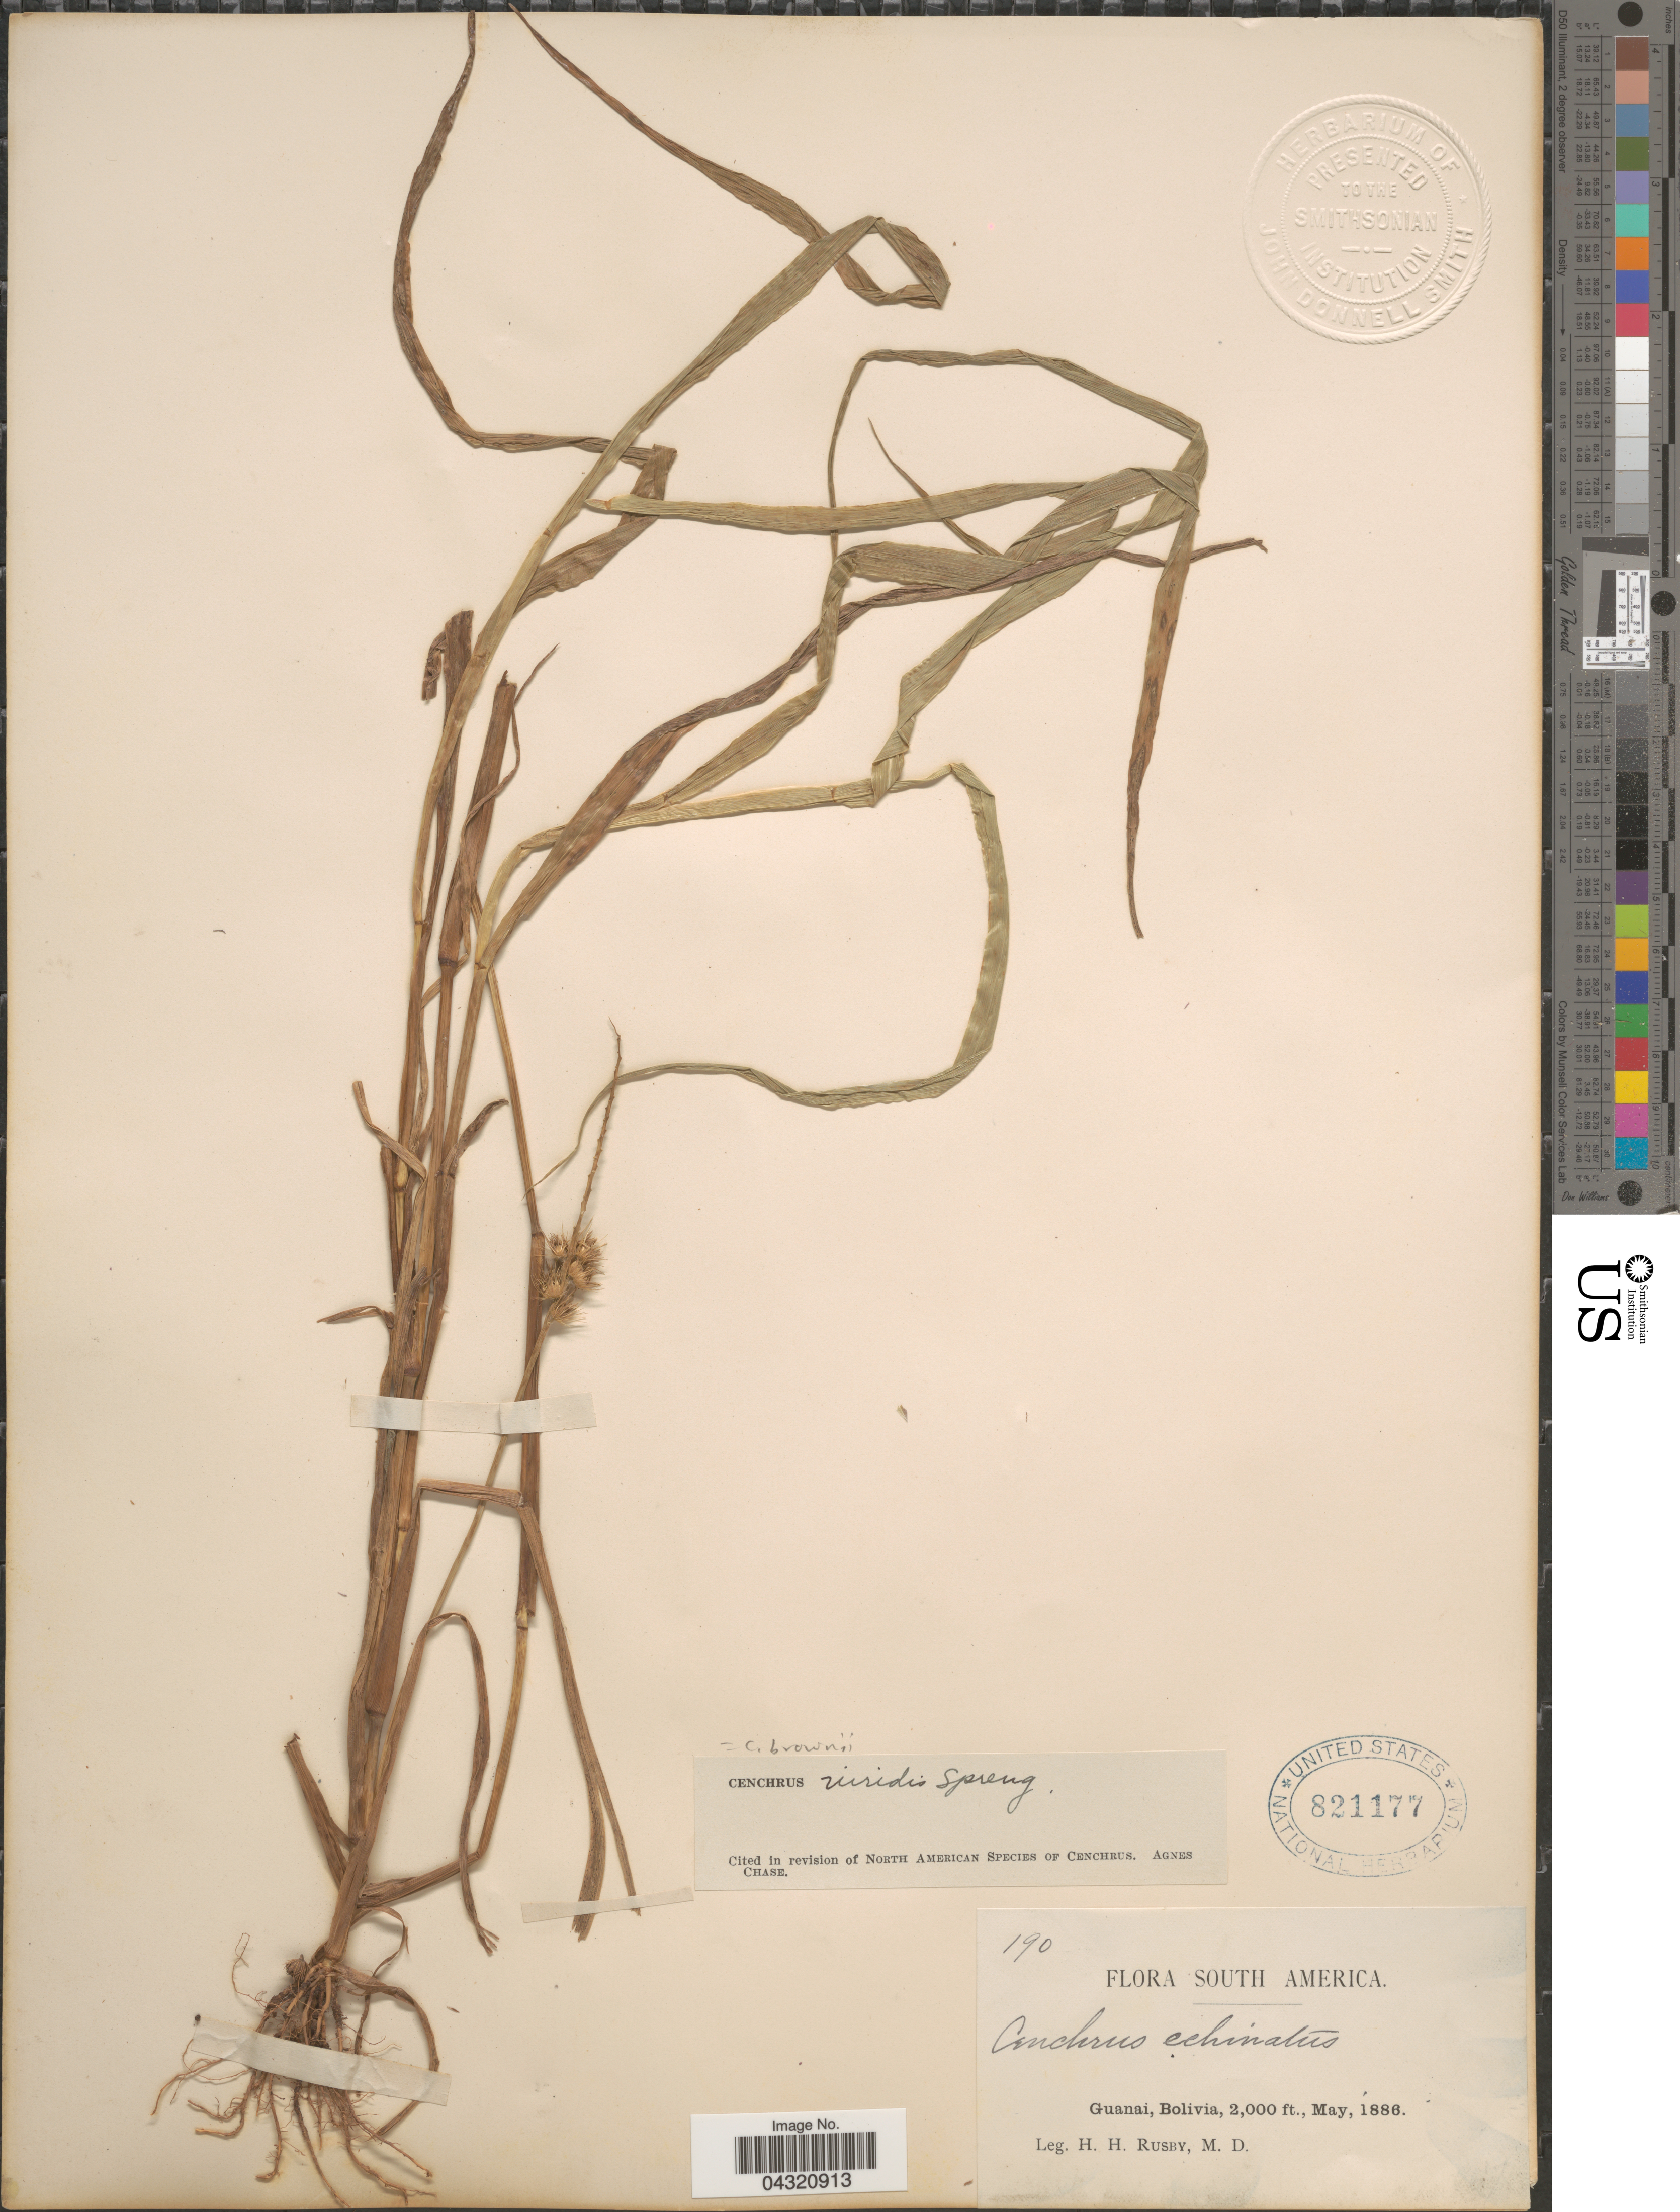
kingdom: Plantae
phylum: Tracheophyta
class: Liliopsida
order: Poales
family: Poaceae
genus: Cenchrus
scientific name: Cenchrus brownii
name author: Roem. & Schult.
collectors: H. H. Rusby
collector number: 190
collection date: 1886-05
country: Bolivia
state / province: La Páz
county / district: Larecaja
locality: Guanay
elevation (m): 610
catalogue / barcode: US 821177